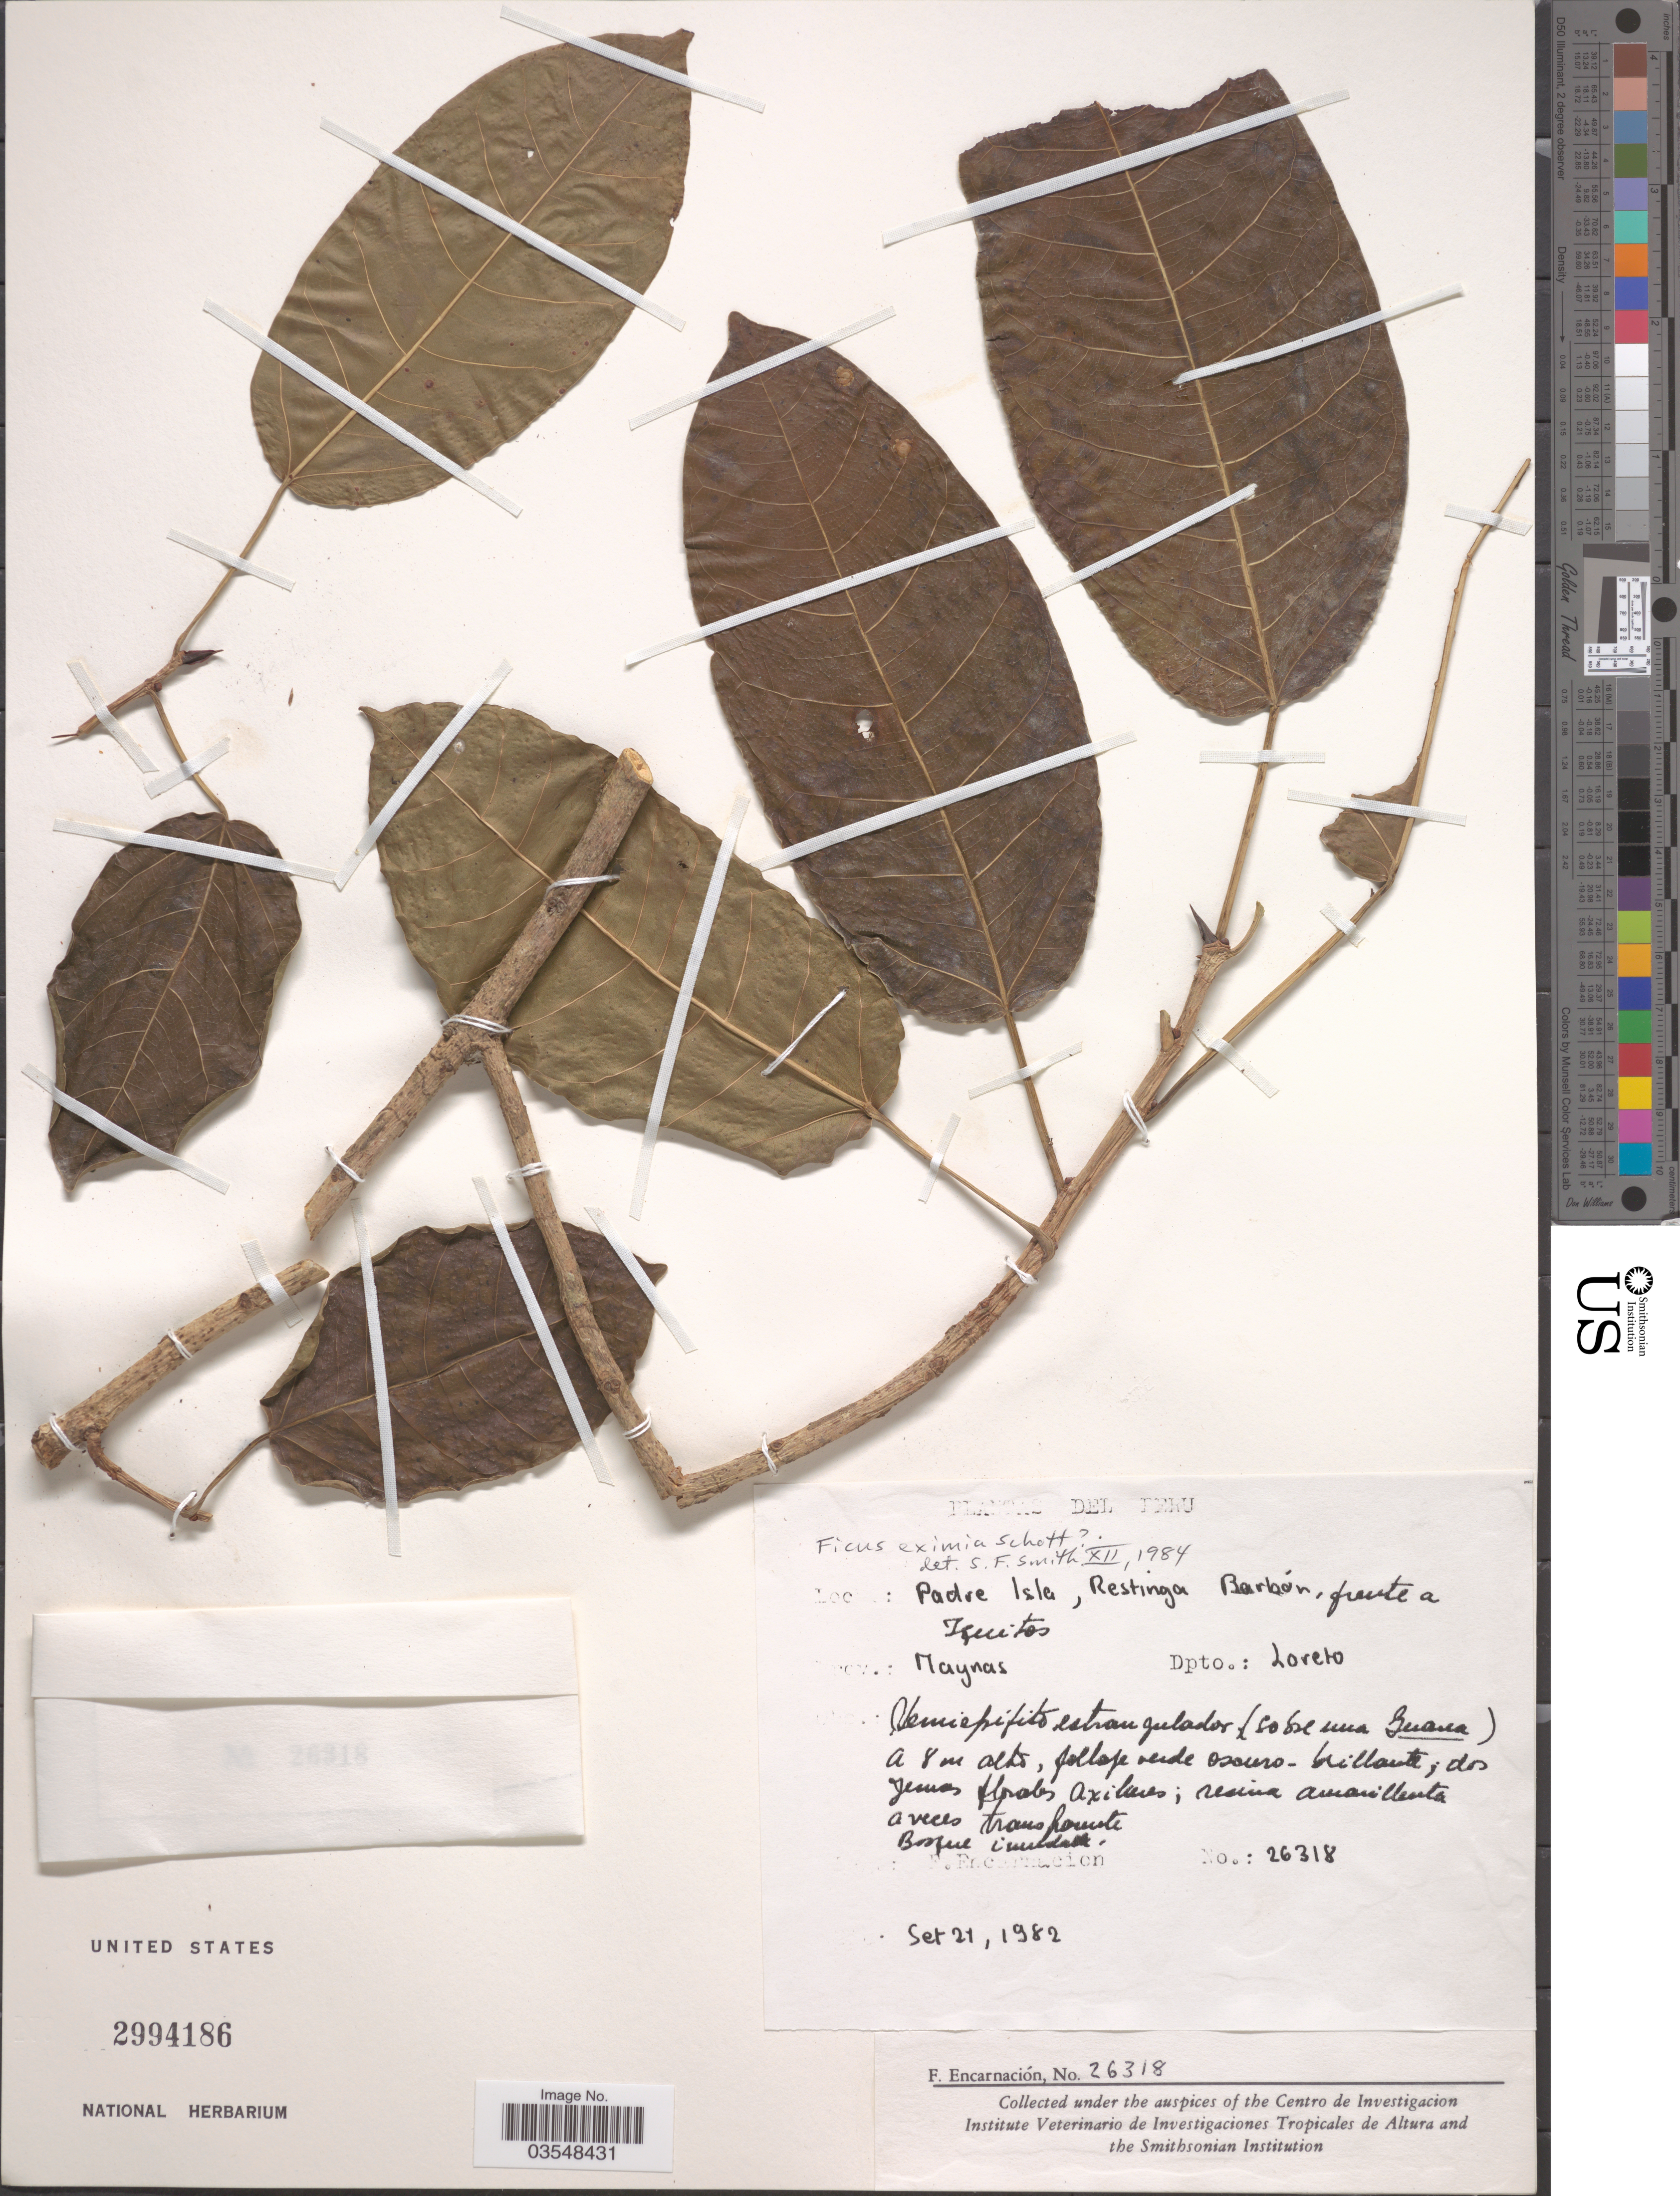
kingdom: Plantae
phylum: Tracheophyta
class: Magnoliopsida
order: Rosales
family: Moraceae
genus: Ficus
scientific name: Ficus eximia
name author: Schott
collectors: F. Encarnación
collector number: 26318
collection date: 1982-09-21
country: Peru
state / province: Loreto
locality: Prov.: Maynas. Dpto.: Loreto. Padre Isla, Restinga Barbón, frente a Iquitos.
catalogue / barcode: US 2994186